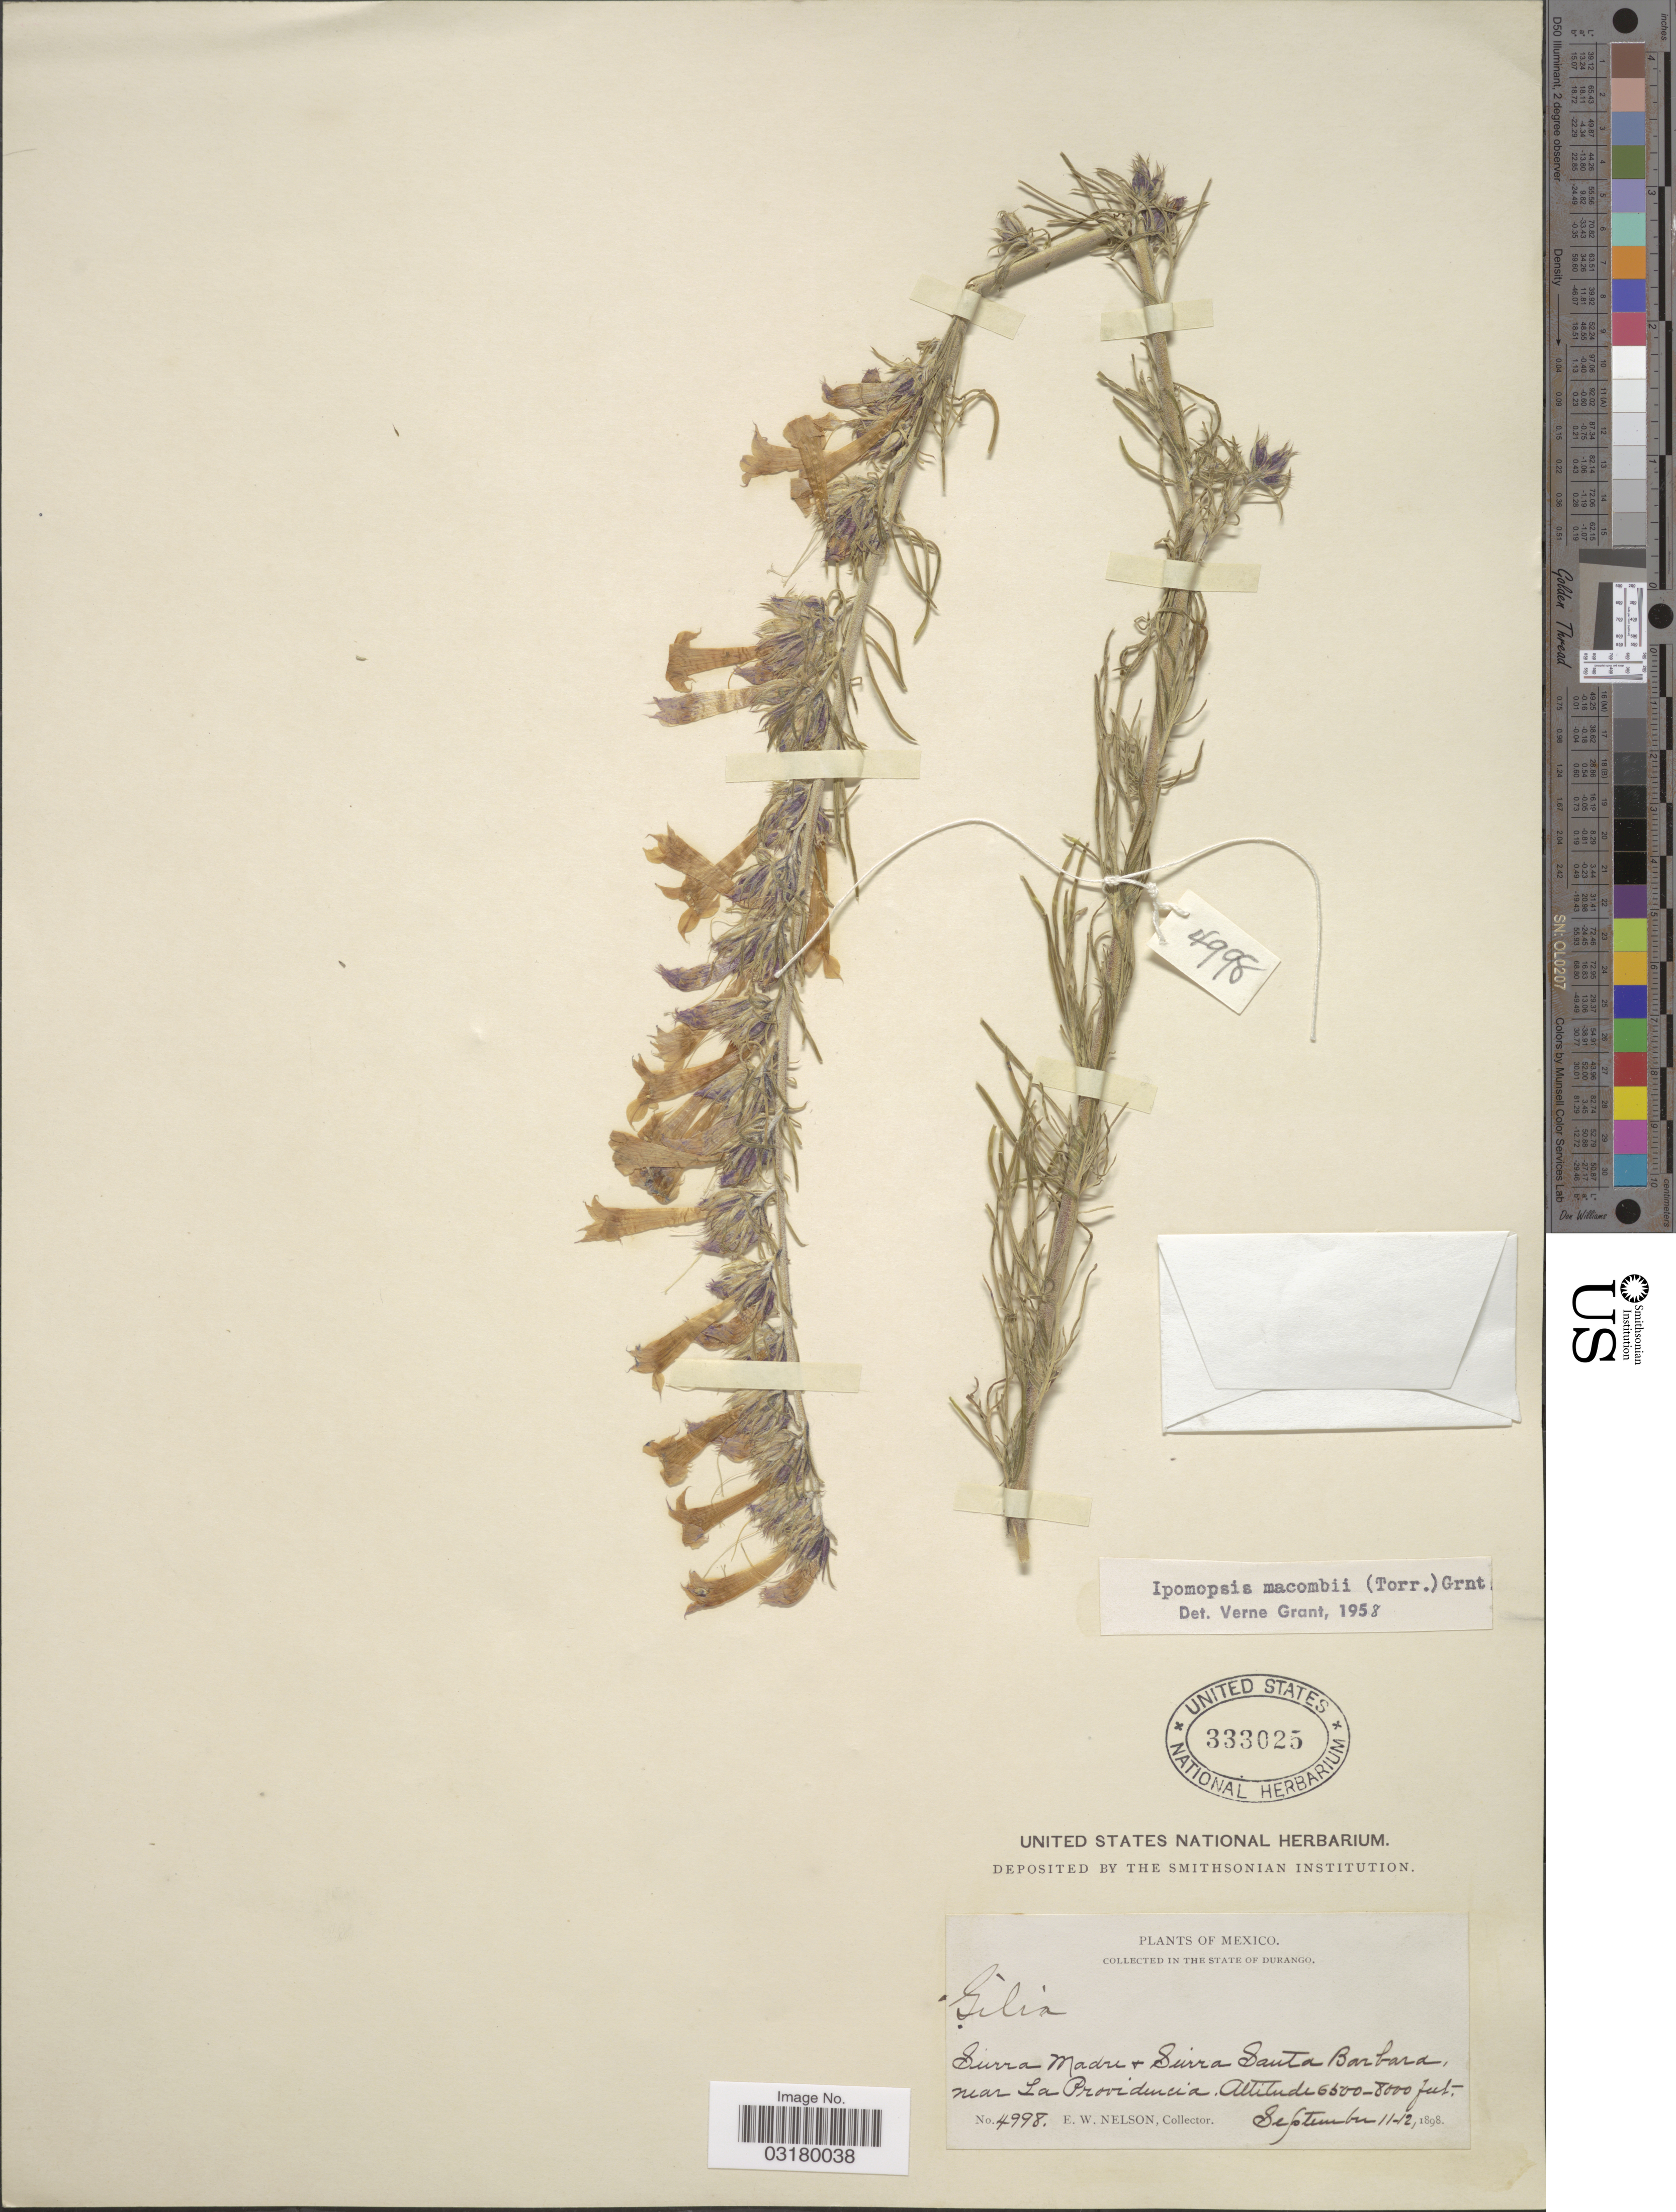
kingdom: Plantae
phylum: Tracheophyta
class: Magnoliopsida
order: Ericales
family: Polemoniaceae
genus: Ipomopsis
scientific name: Ipomopsis macombii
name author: (Torr. ex A. Gray) V.E. Grant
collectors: E. W. Nelson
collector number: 4998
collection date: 1898-09-11/1898-09-12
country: Mexico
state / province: Durango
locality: Collected in the State of Durango. Sierra Madre & Sierra Santa Barbara, near La Providencia.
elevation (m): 1981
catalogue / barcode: US 333025